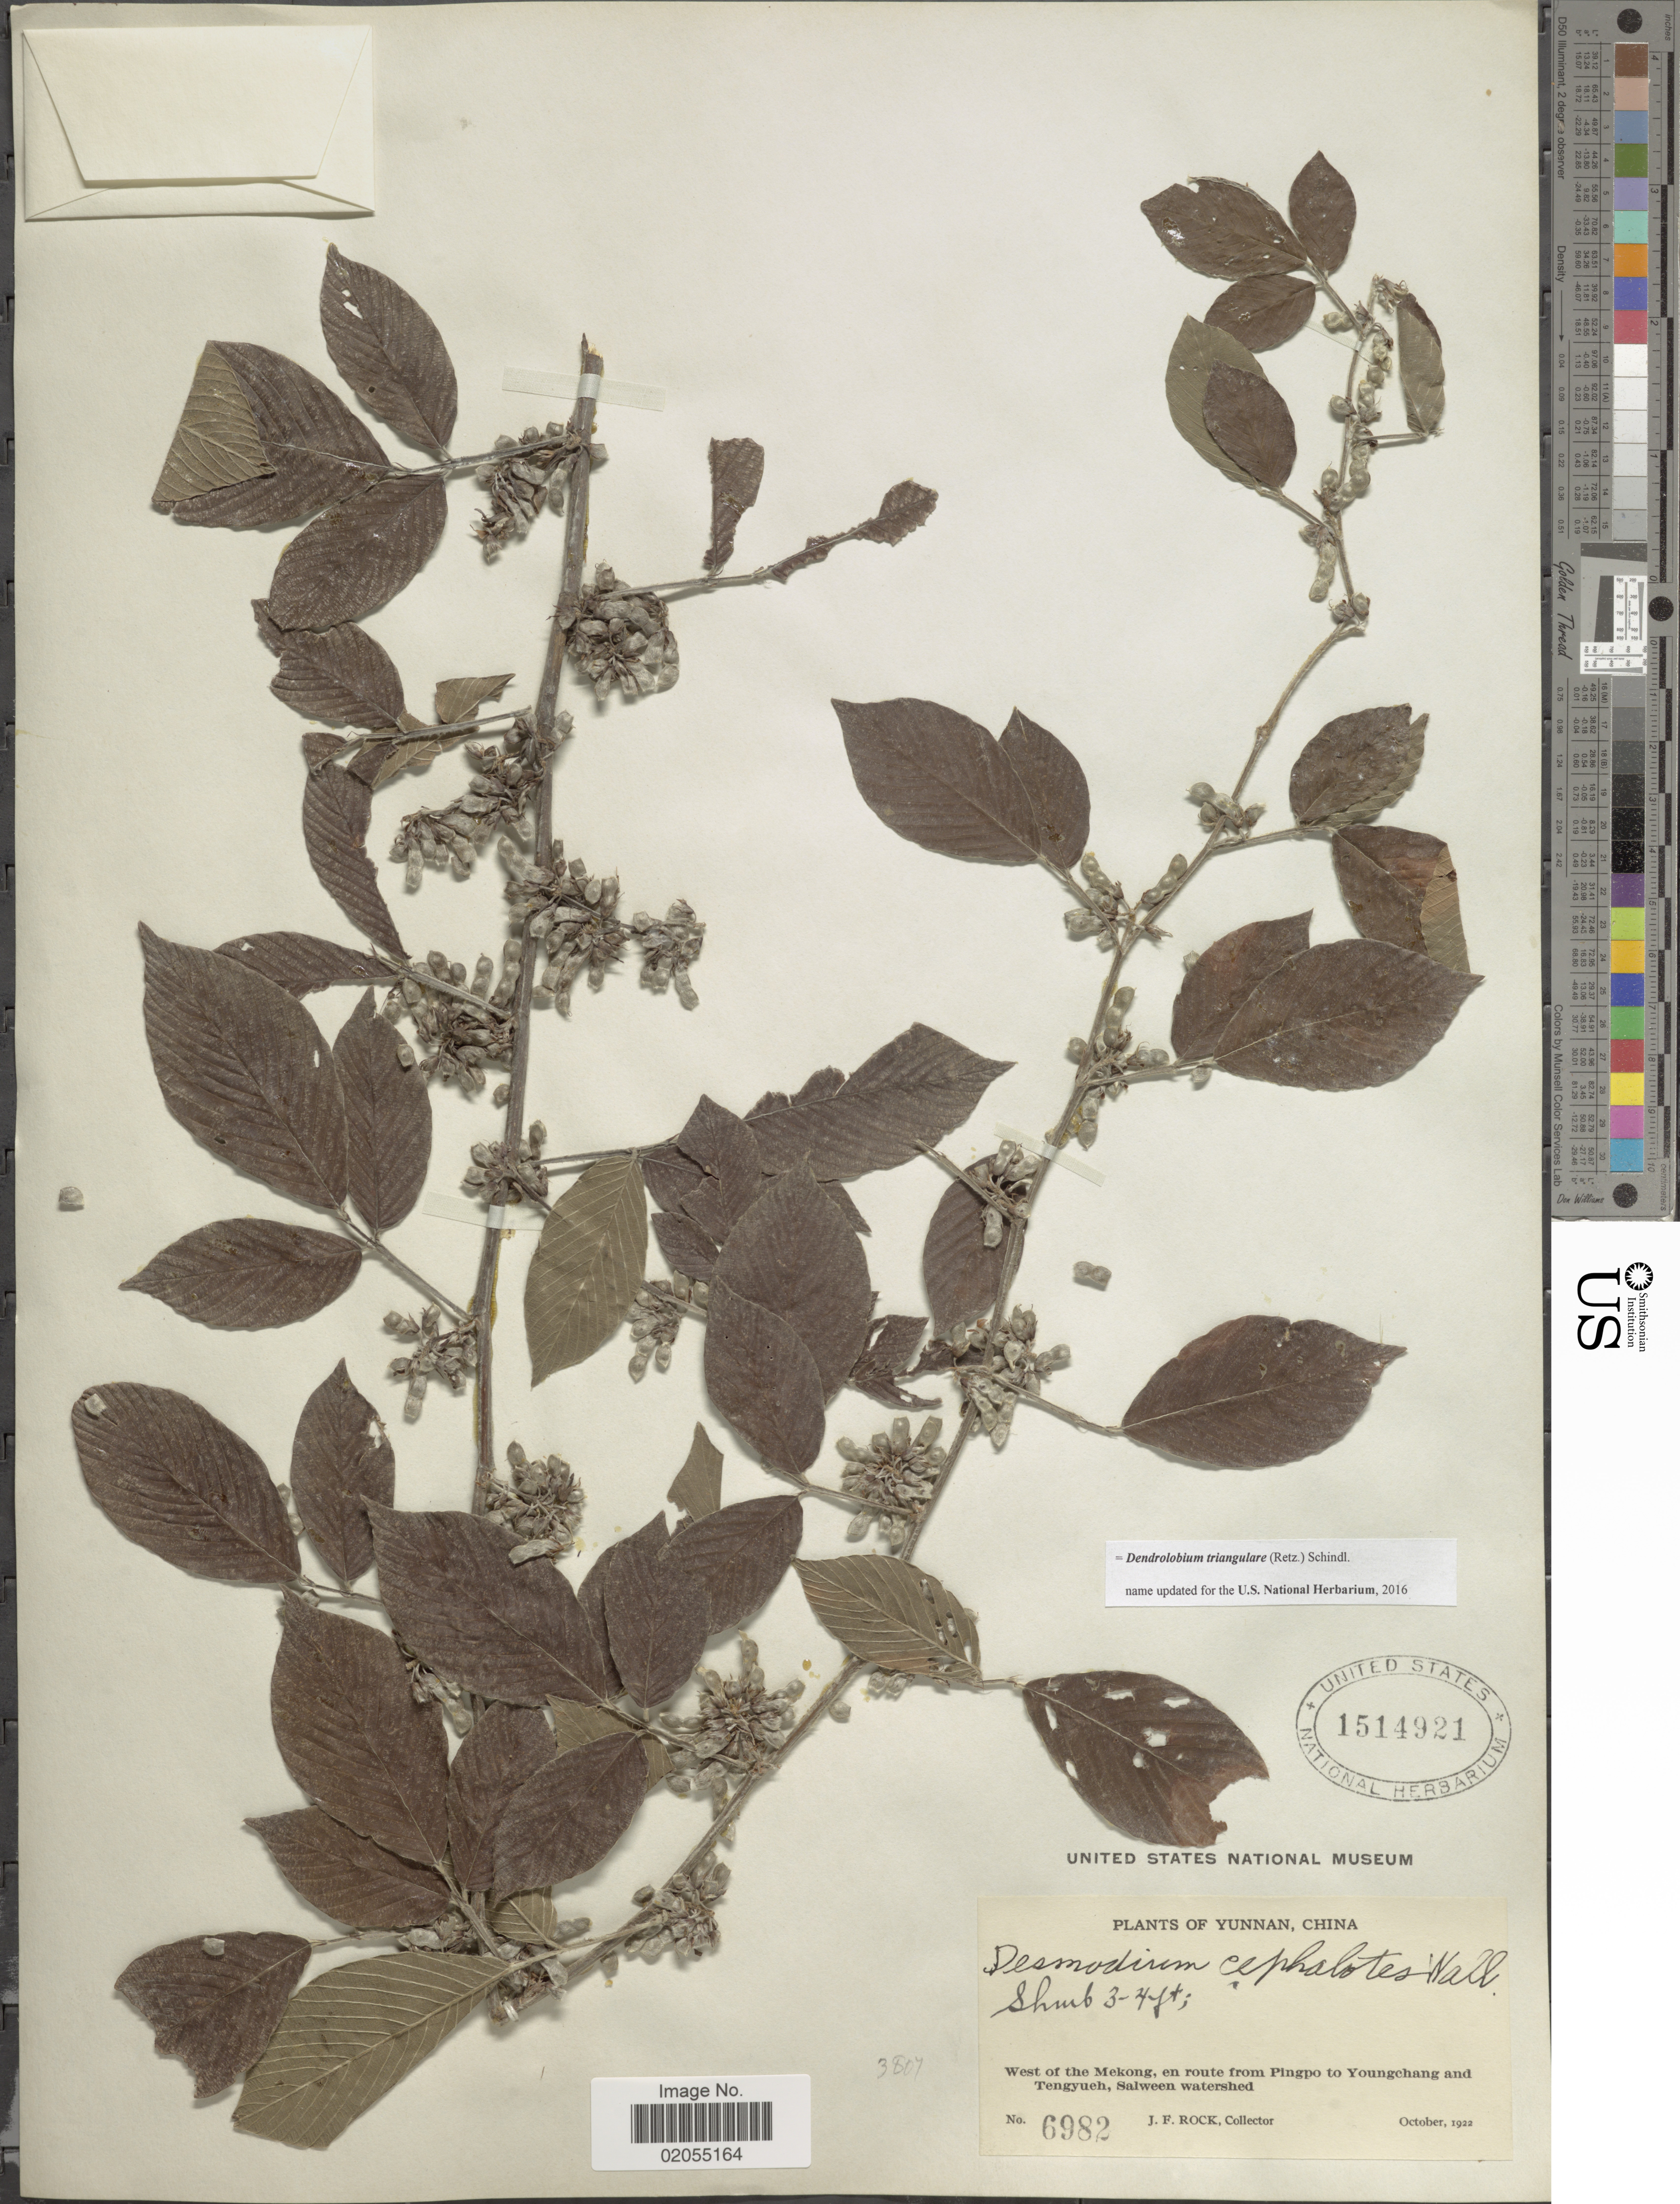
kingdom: Plantae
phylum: Tracheophyta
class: Magnoliopsida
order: Fabales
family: Fabaceae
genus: Dendrolobium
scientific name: Dendrolobium triangulare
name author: (Retz.) Schindl.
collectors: J. Rock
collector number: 6982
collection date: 1922-10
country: China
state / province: Yunnan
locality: West of the Mekong, en route from Pingpo to Youngchang and Tengyueh, Salween watershed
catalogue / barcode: US 1514921